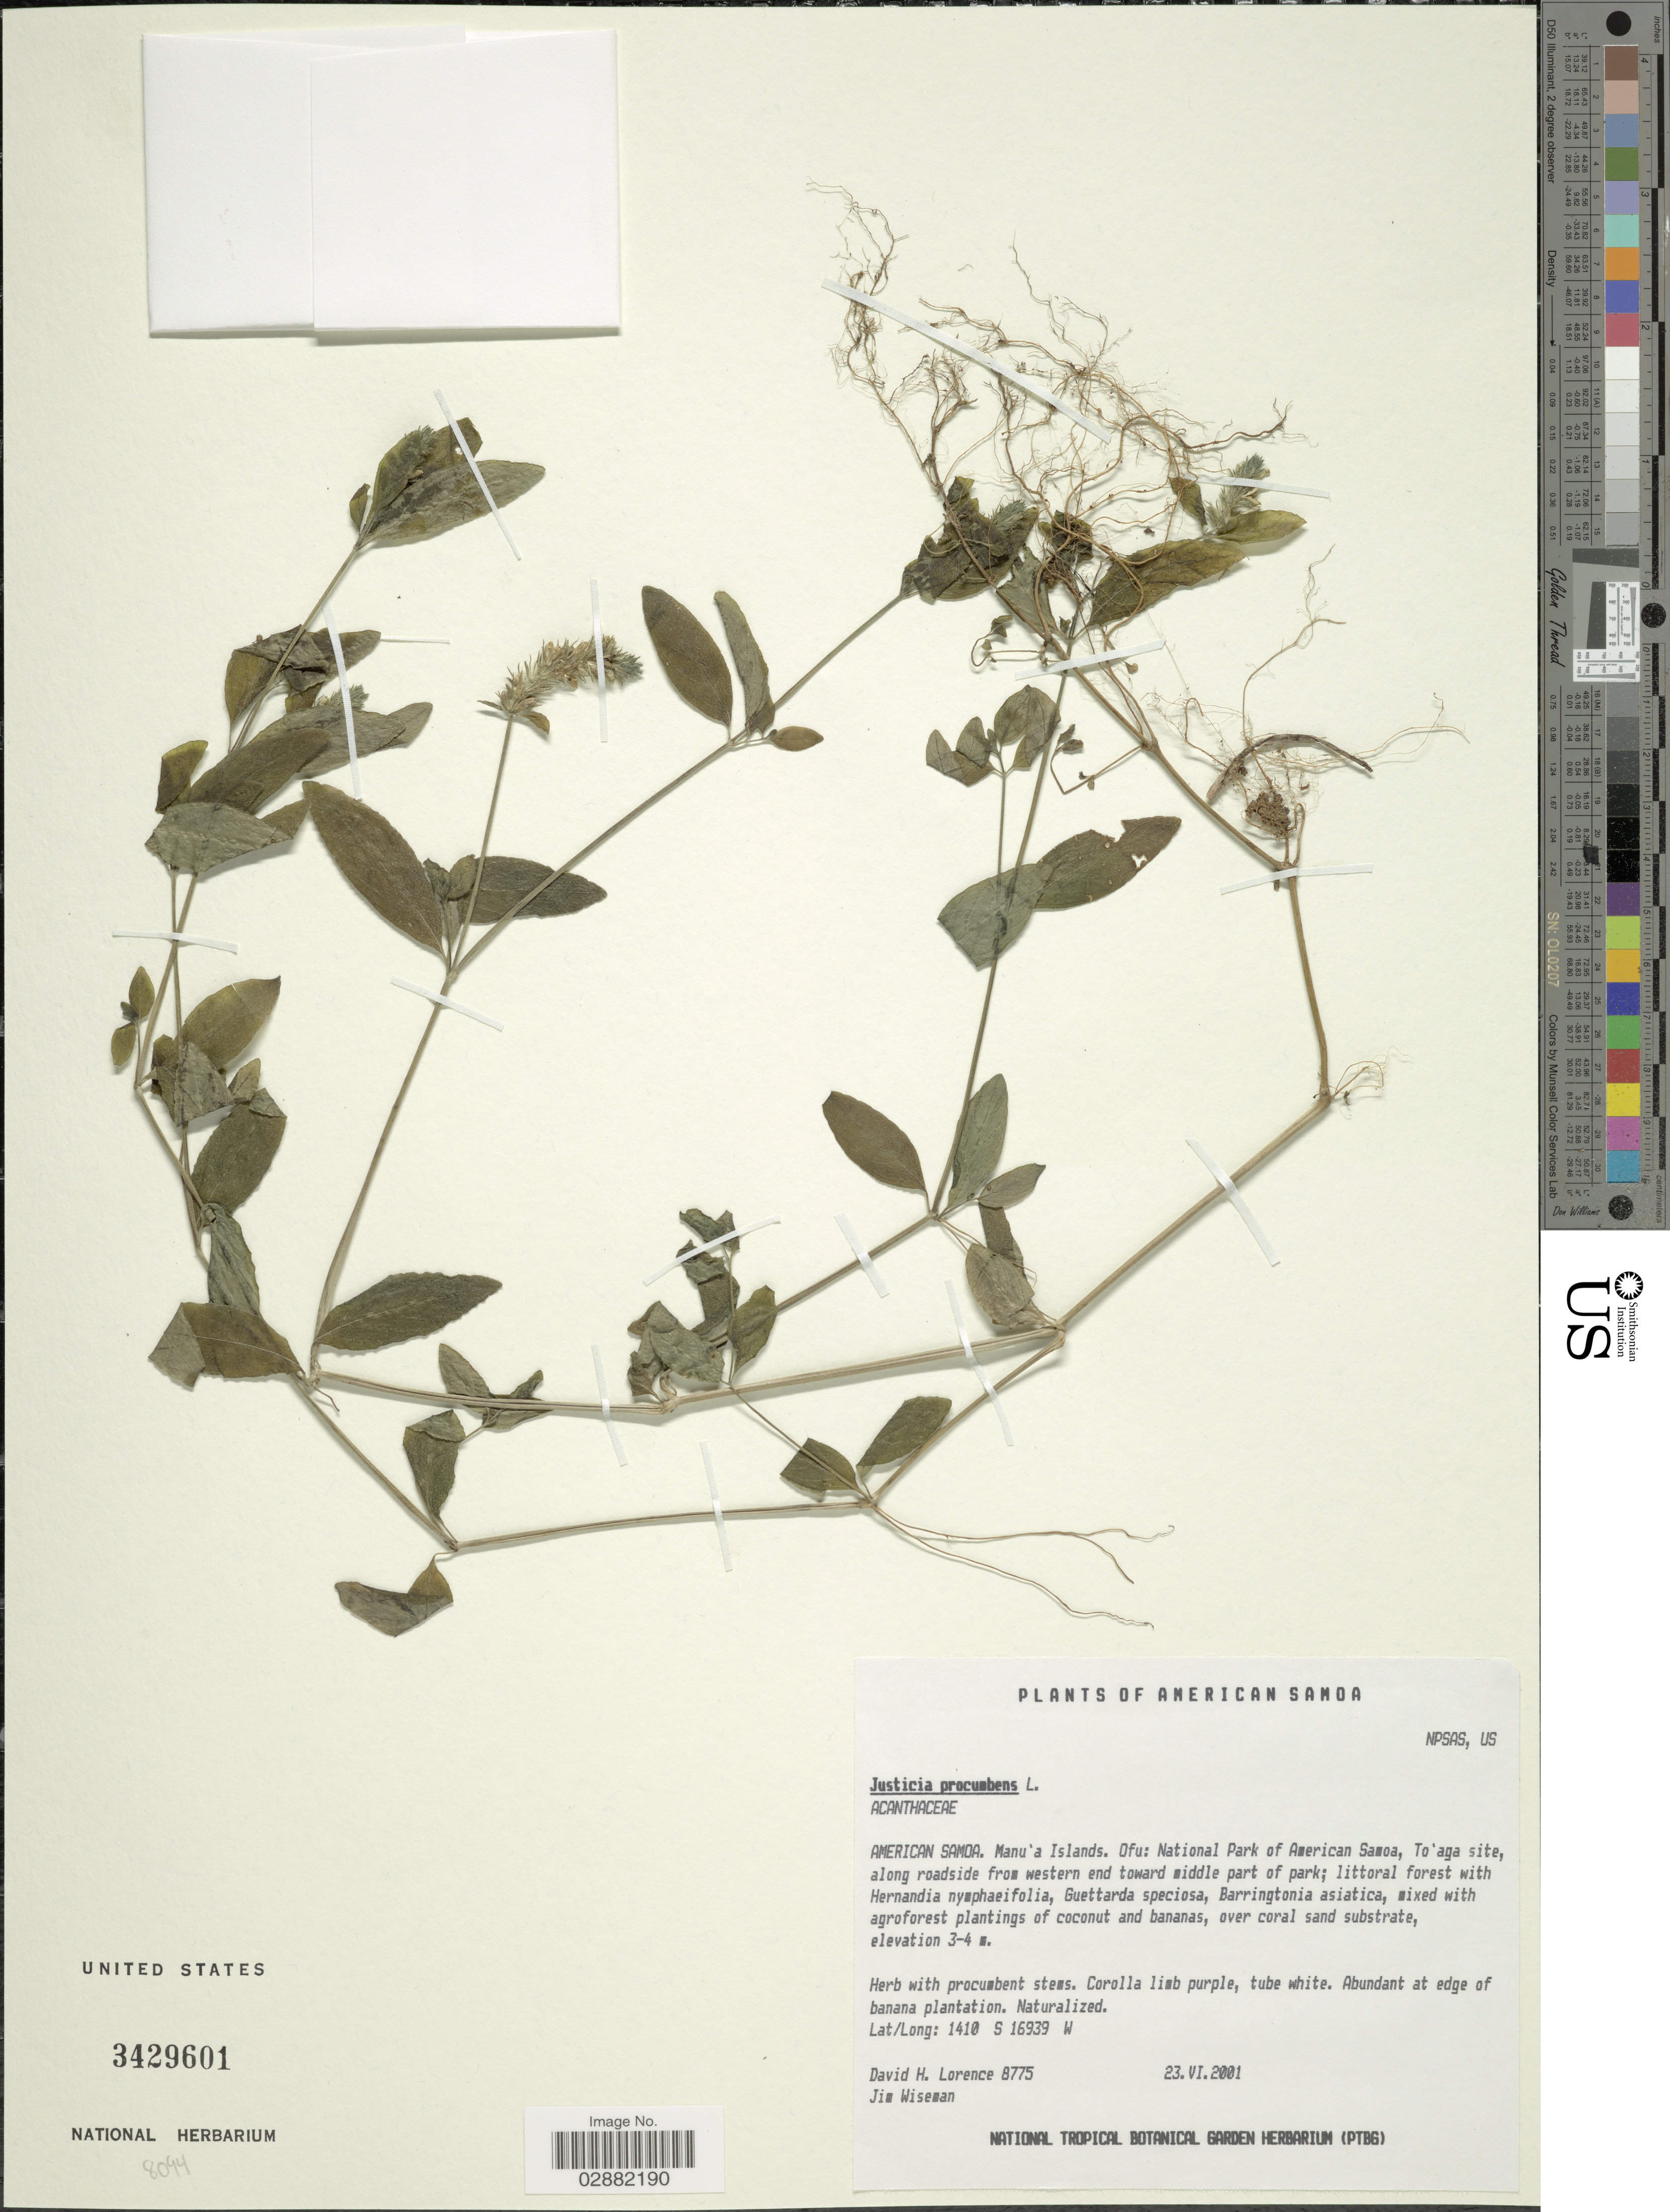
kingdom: Plantae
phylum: Tracheophyta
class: Magnoliopsida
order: Lamiales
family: Acanthaceae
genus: Justicia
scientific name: Justicia procumbens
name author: L.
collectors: D. Lorence & J. Wiseman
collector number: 8775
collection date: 2001-06-23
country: American Samoa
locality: American Samoa. Manu'a Islands. Ofu: National Park of American Samoa, To 'aga site, along roadside from western end toward middle part of park.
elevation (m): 3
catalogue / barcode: US 3429601